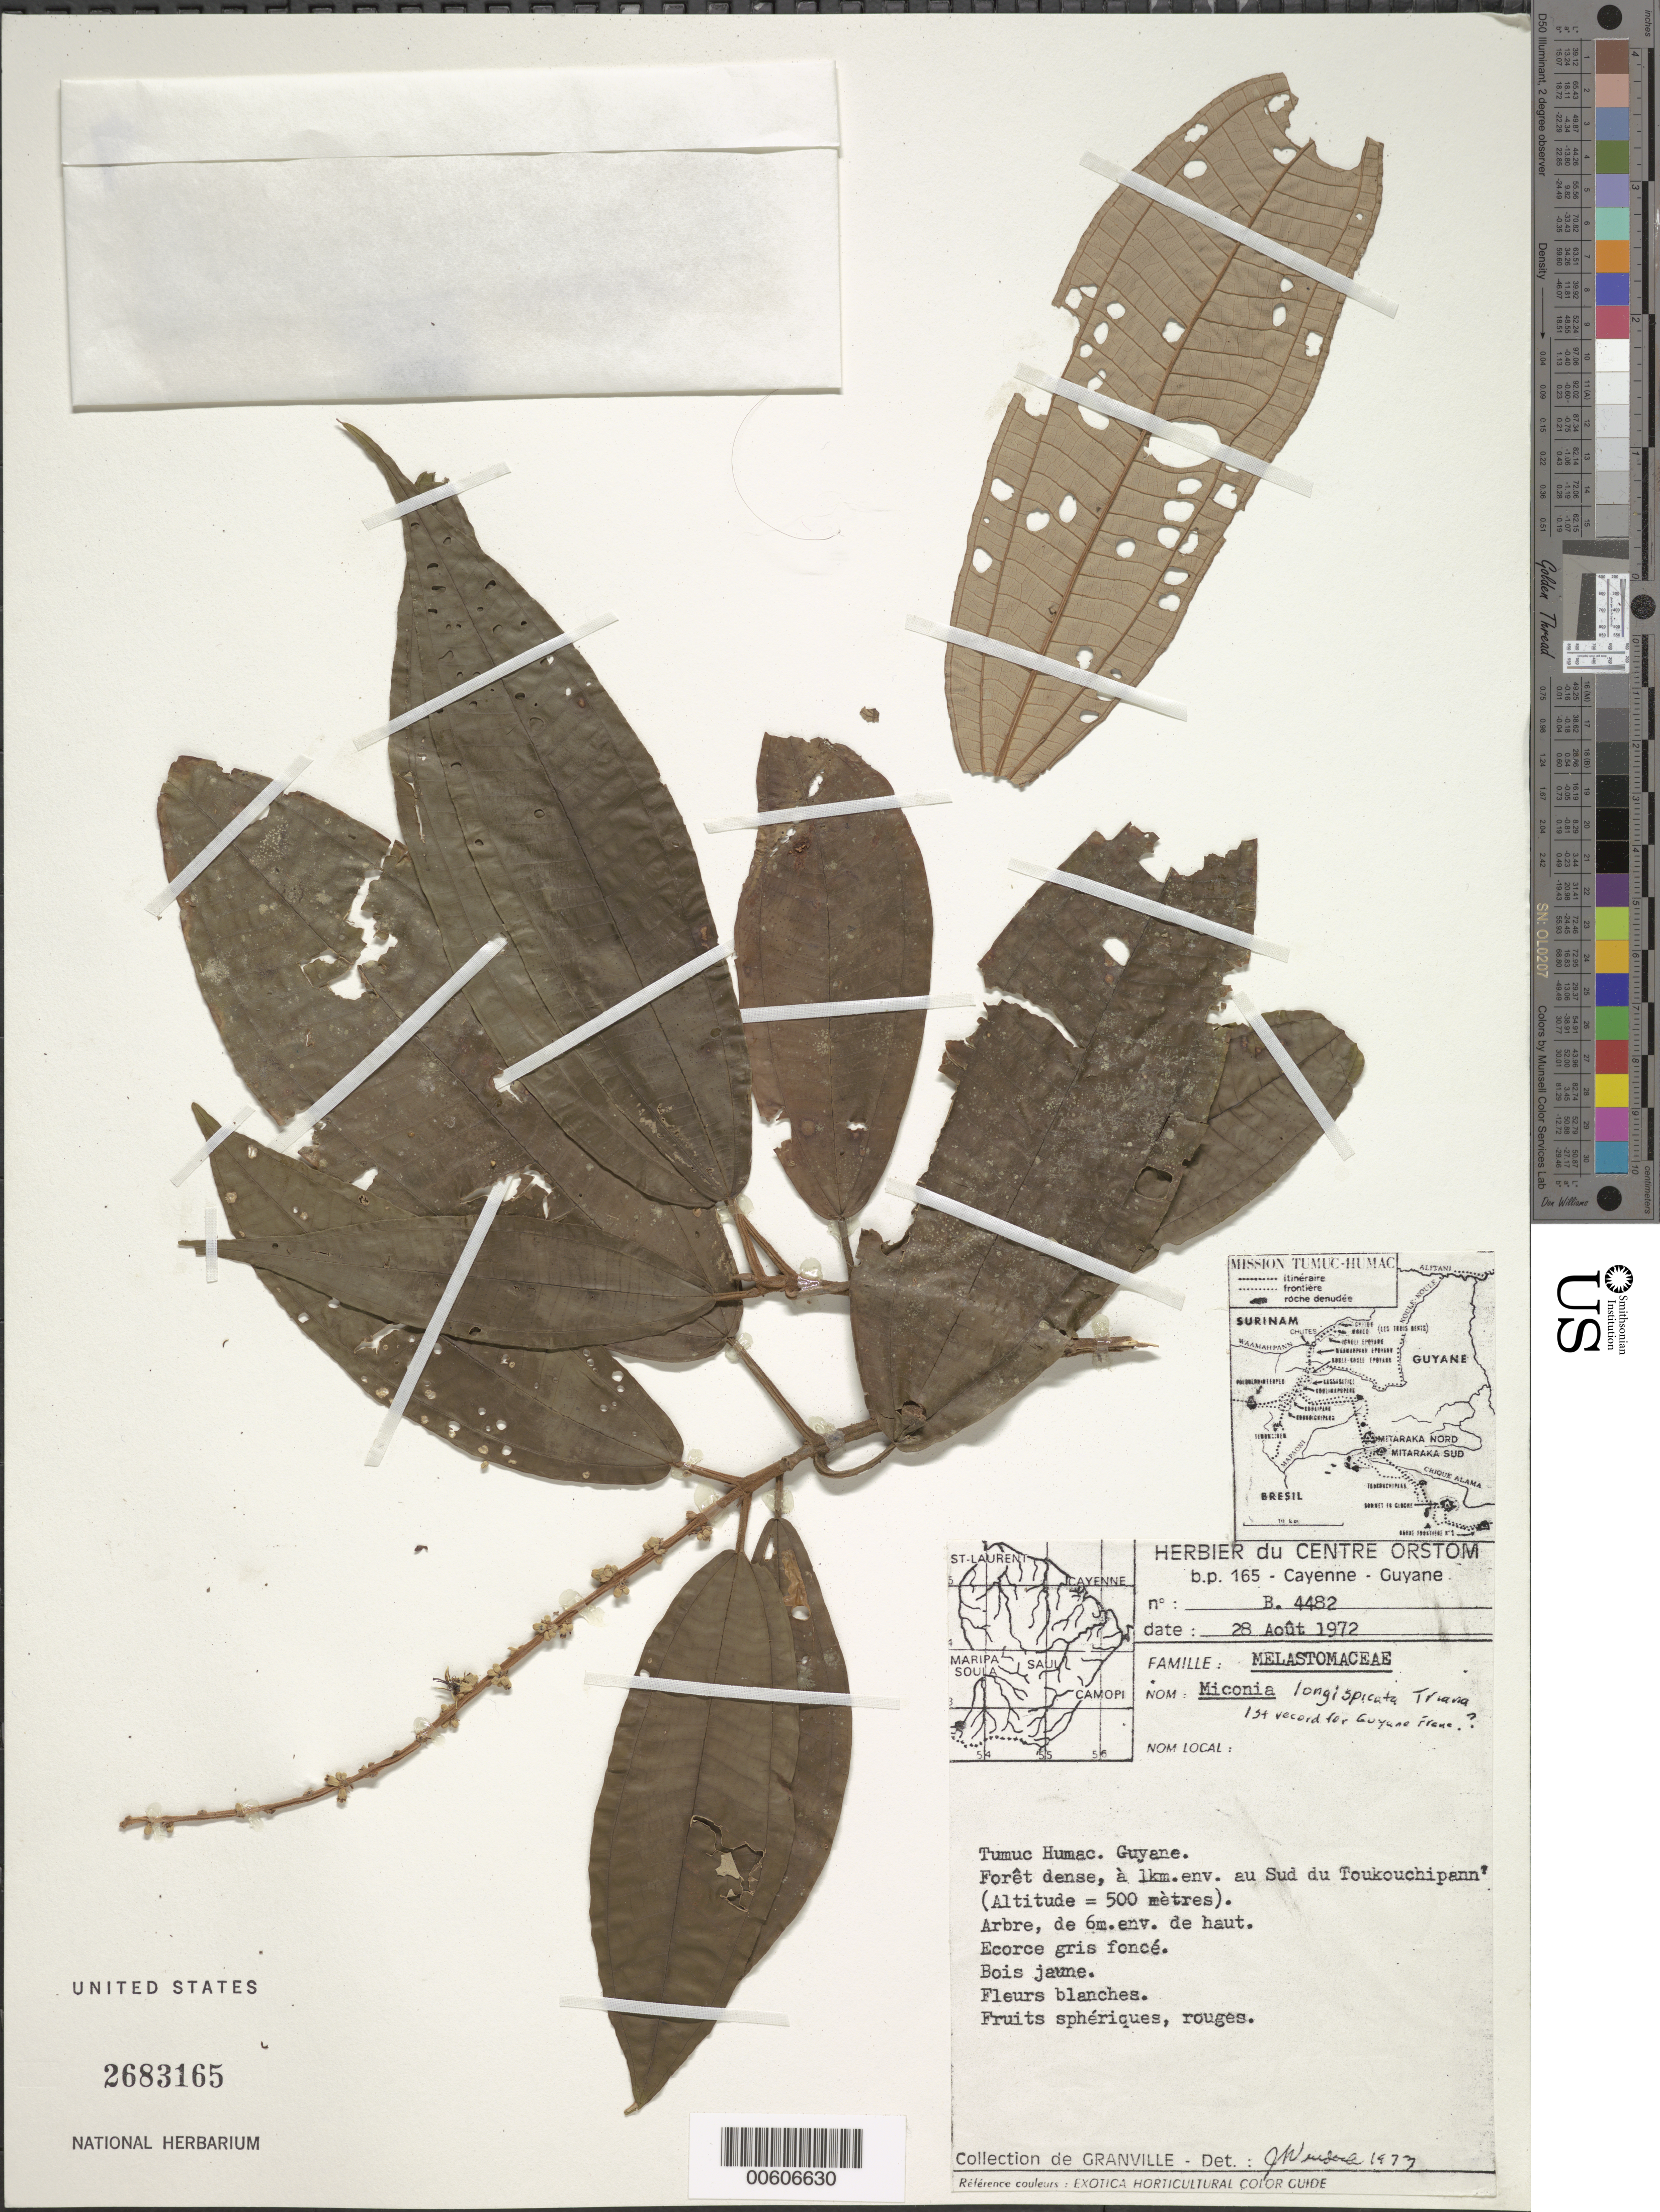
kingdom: Plantae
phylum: Tracheophyta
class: Magnoliopsida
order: Myrtales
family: Melastomataceae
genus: Miconia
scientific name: Miconia longispicata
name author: Triana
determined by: Wurdack, John J., (US), US (UNITED STATES)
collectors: J.-J. de Granville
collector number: B 4482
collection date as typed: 28-Aug-72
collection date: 1972-08-28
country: French Guiana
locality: Tumuc-Humac, Frontière Brésil-Guyane, a 1km env au Sud du Toukouchipann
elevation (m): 500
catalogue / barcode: US 2683165